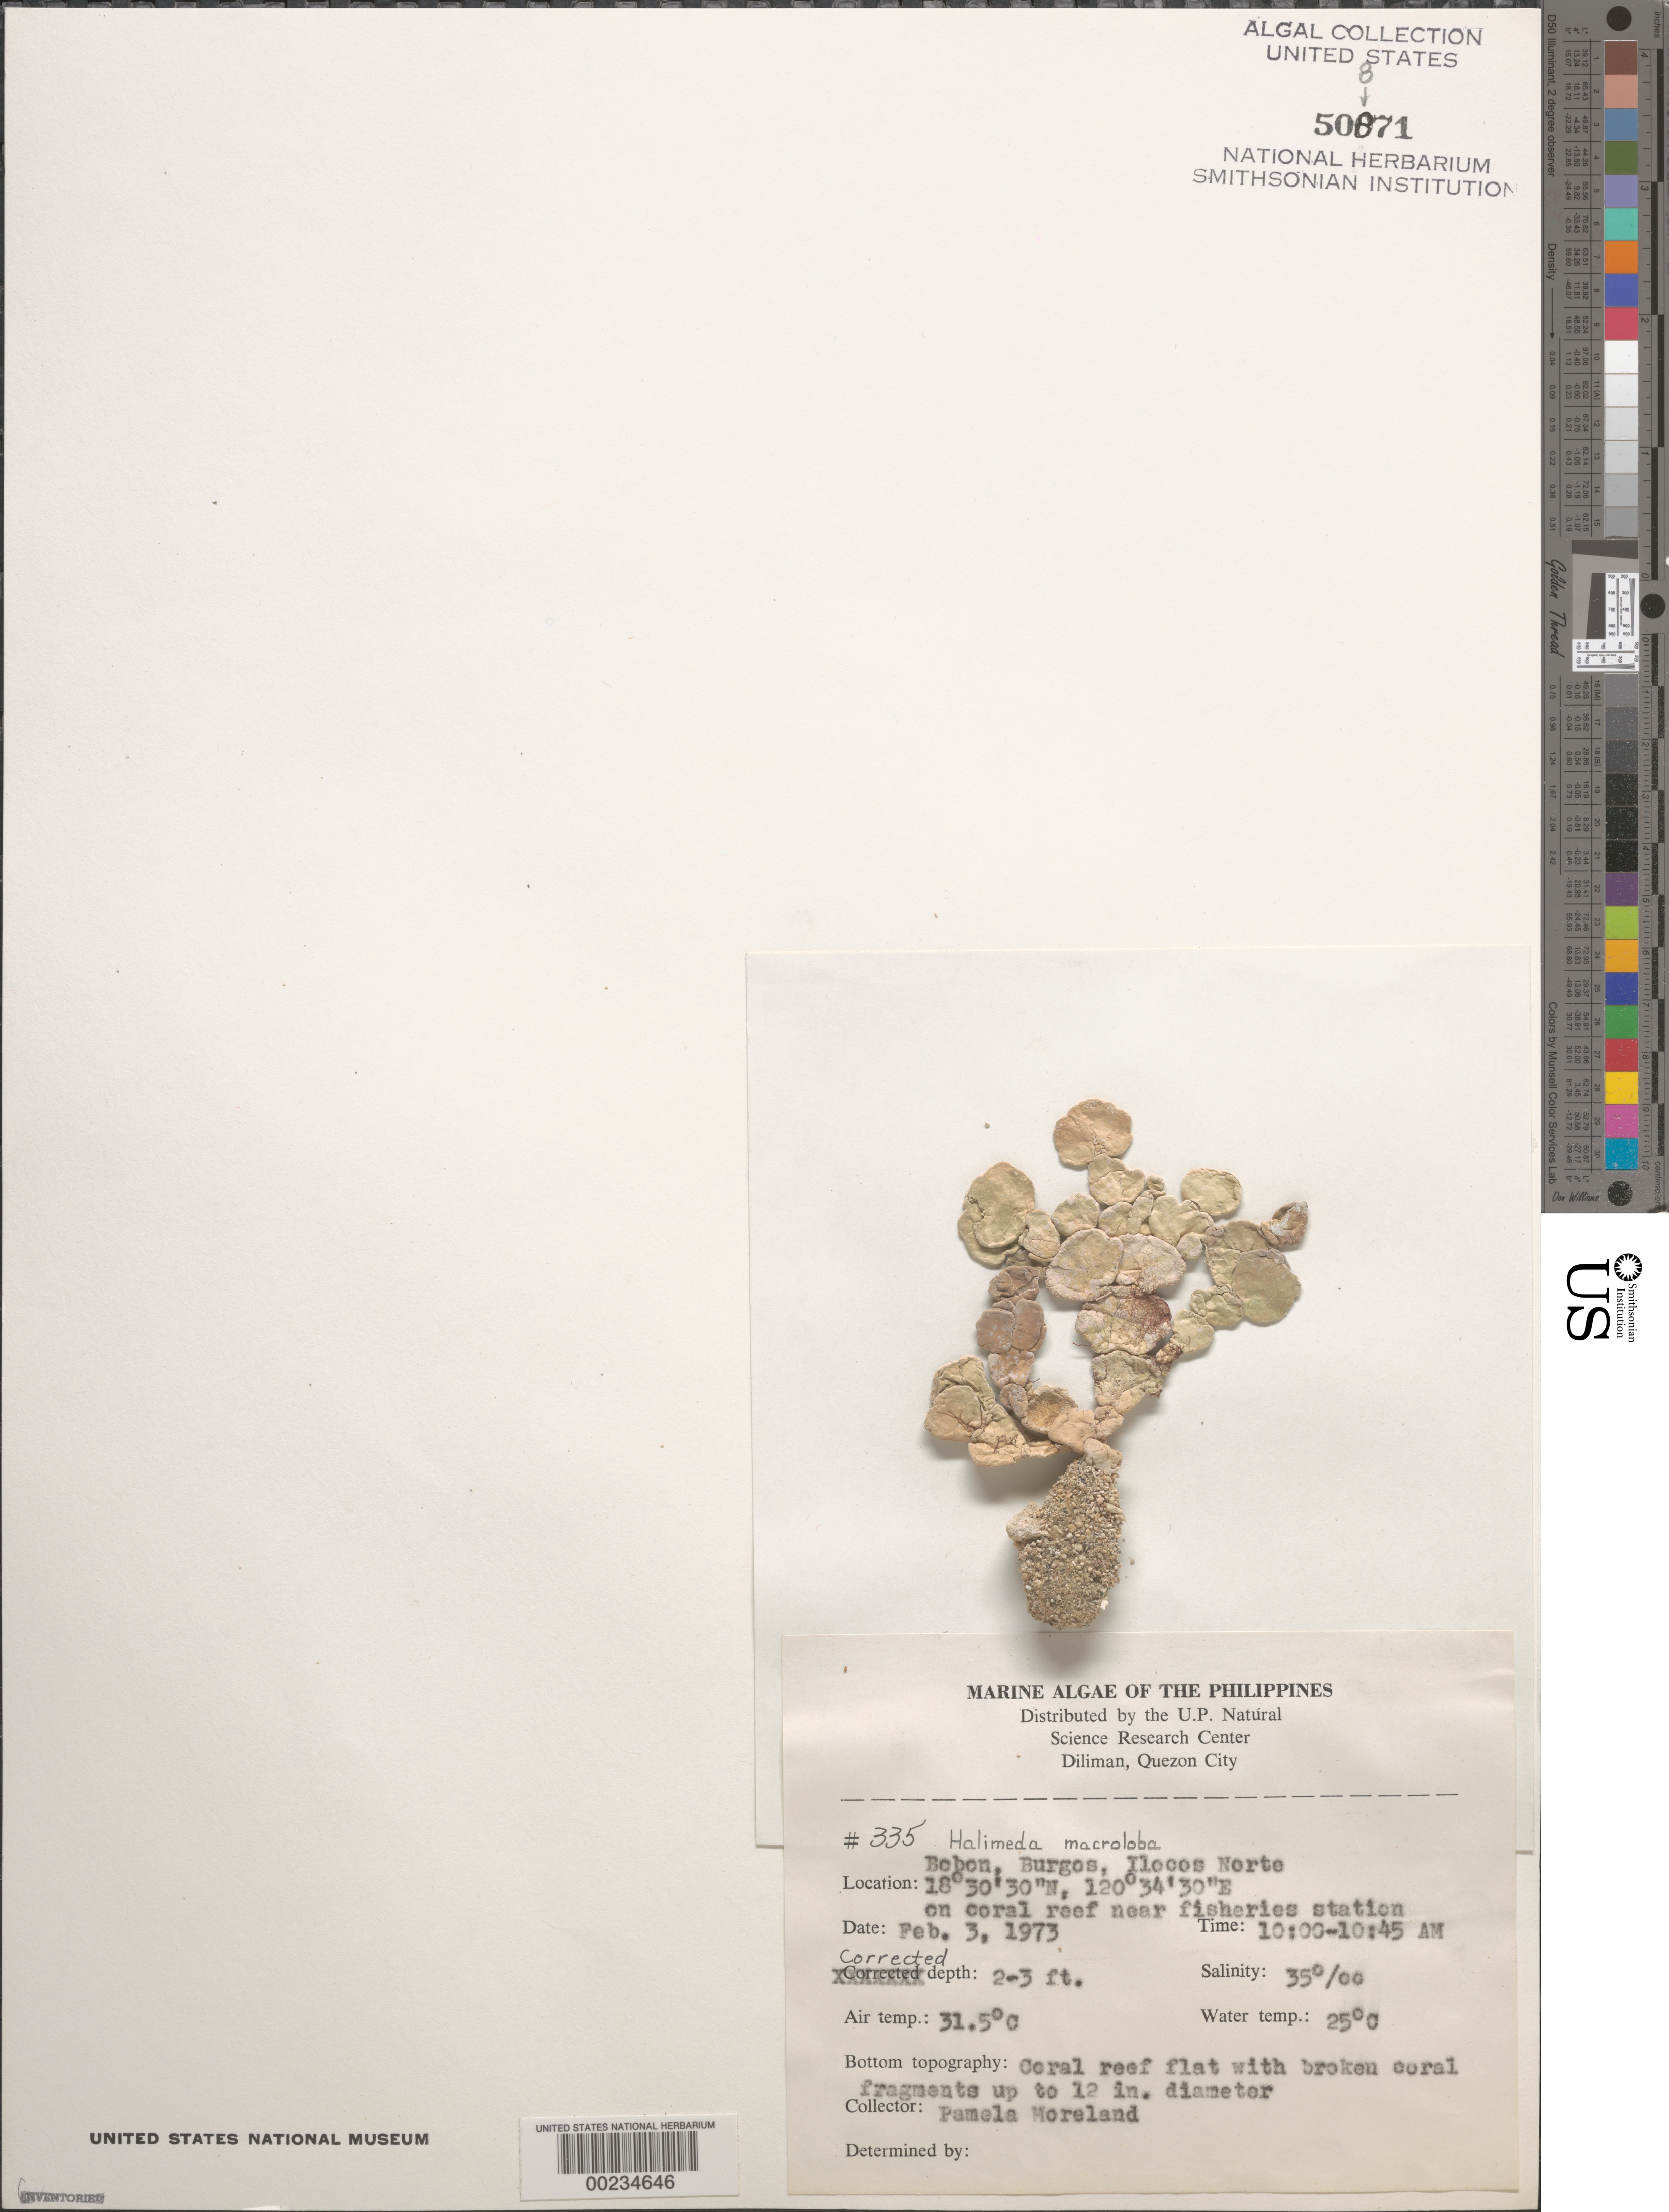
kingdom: Plantae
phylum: Chlorophyta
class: Ulvophyceae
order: Bryopsidales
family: Halimedaceae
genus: Halimeda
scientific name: Halimeda macroloba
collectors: P. Moreland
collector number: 335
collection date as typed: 03 Feb 1973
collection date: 1973-02-03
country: Philippines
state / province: Ilocos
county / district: Ilocos Norte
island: Luzon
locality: Bobon, Burgos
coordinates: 18 30' 30" N, 120 34' 30" E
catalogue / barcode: US 50871